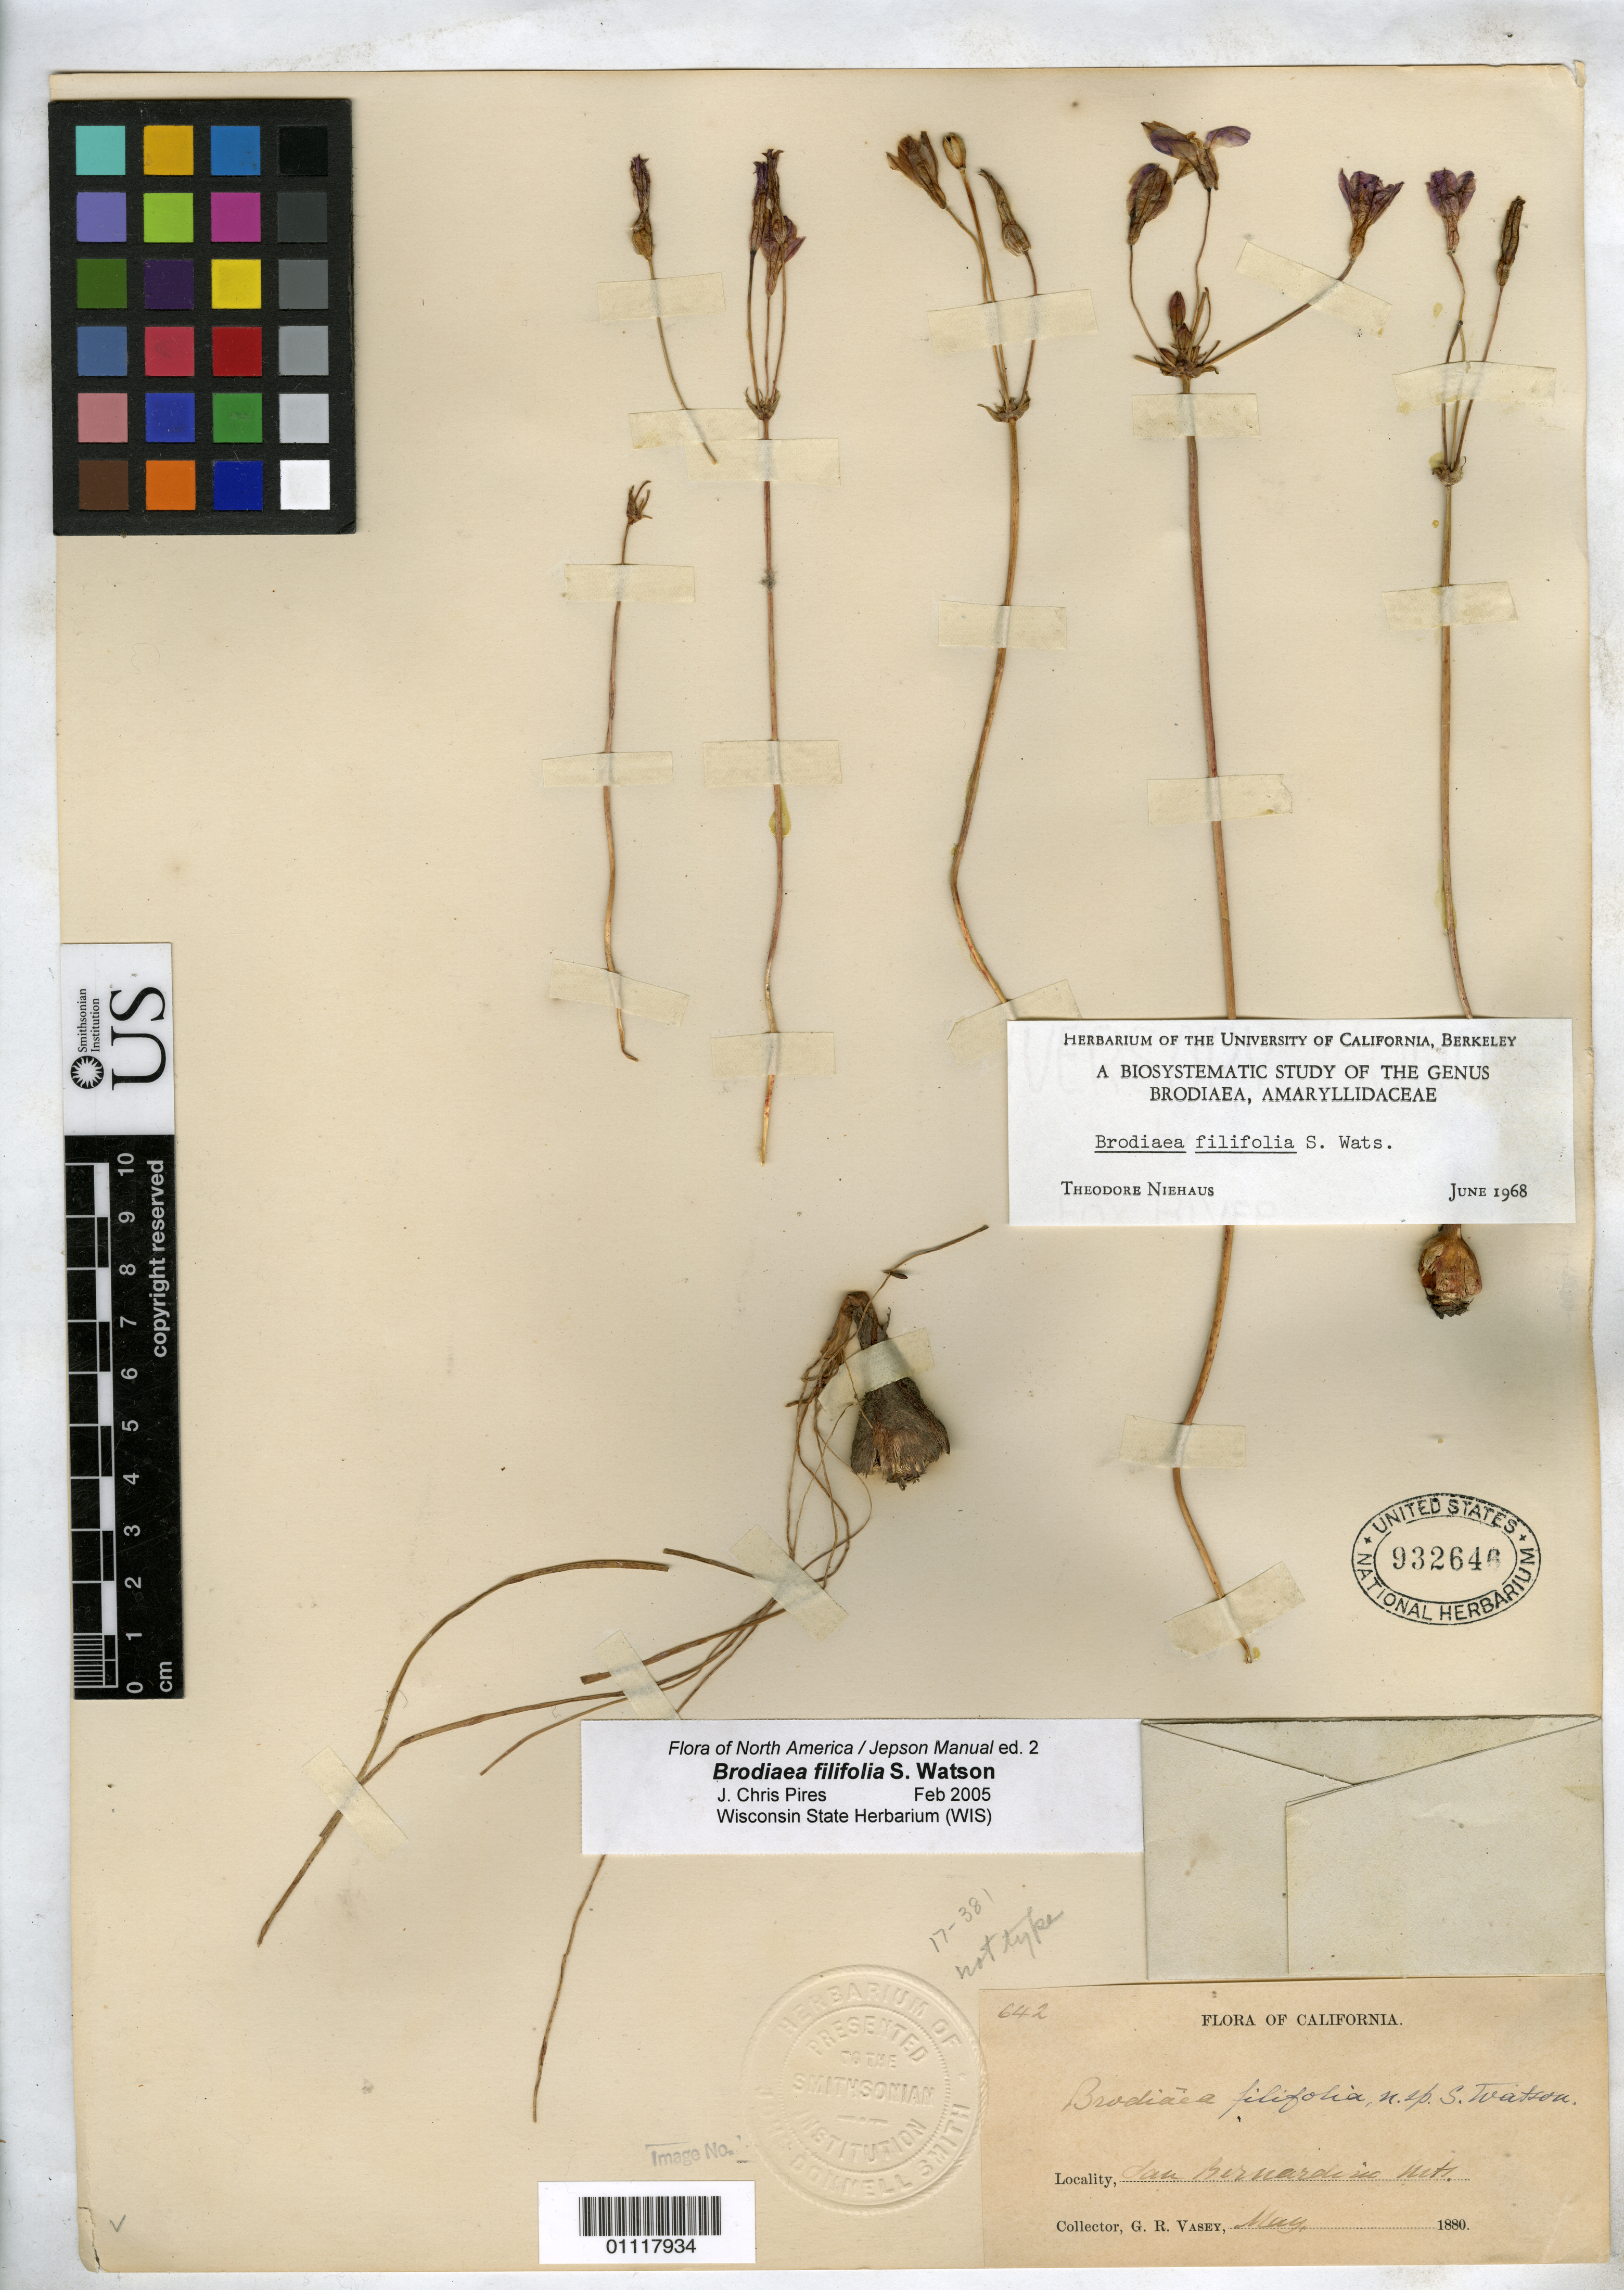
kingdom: Plantae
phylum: Tracheophyta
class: Liliopsida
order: Asparagales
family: Asparagaceae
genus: Brodiaea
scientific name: Brodiaea filifolia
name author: S. Watson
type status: Isosyntype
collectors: G. R. Vasey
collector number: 642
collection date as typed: May 1880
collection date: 1880-05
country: United States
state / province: California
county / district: San Bernardino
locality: San Bernardino Mts.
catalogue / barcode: US 932646